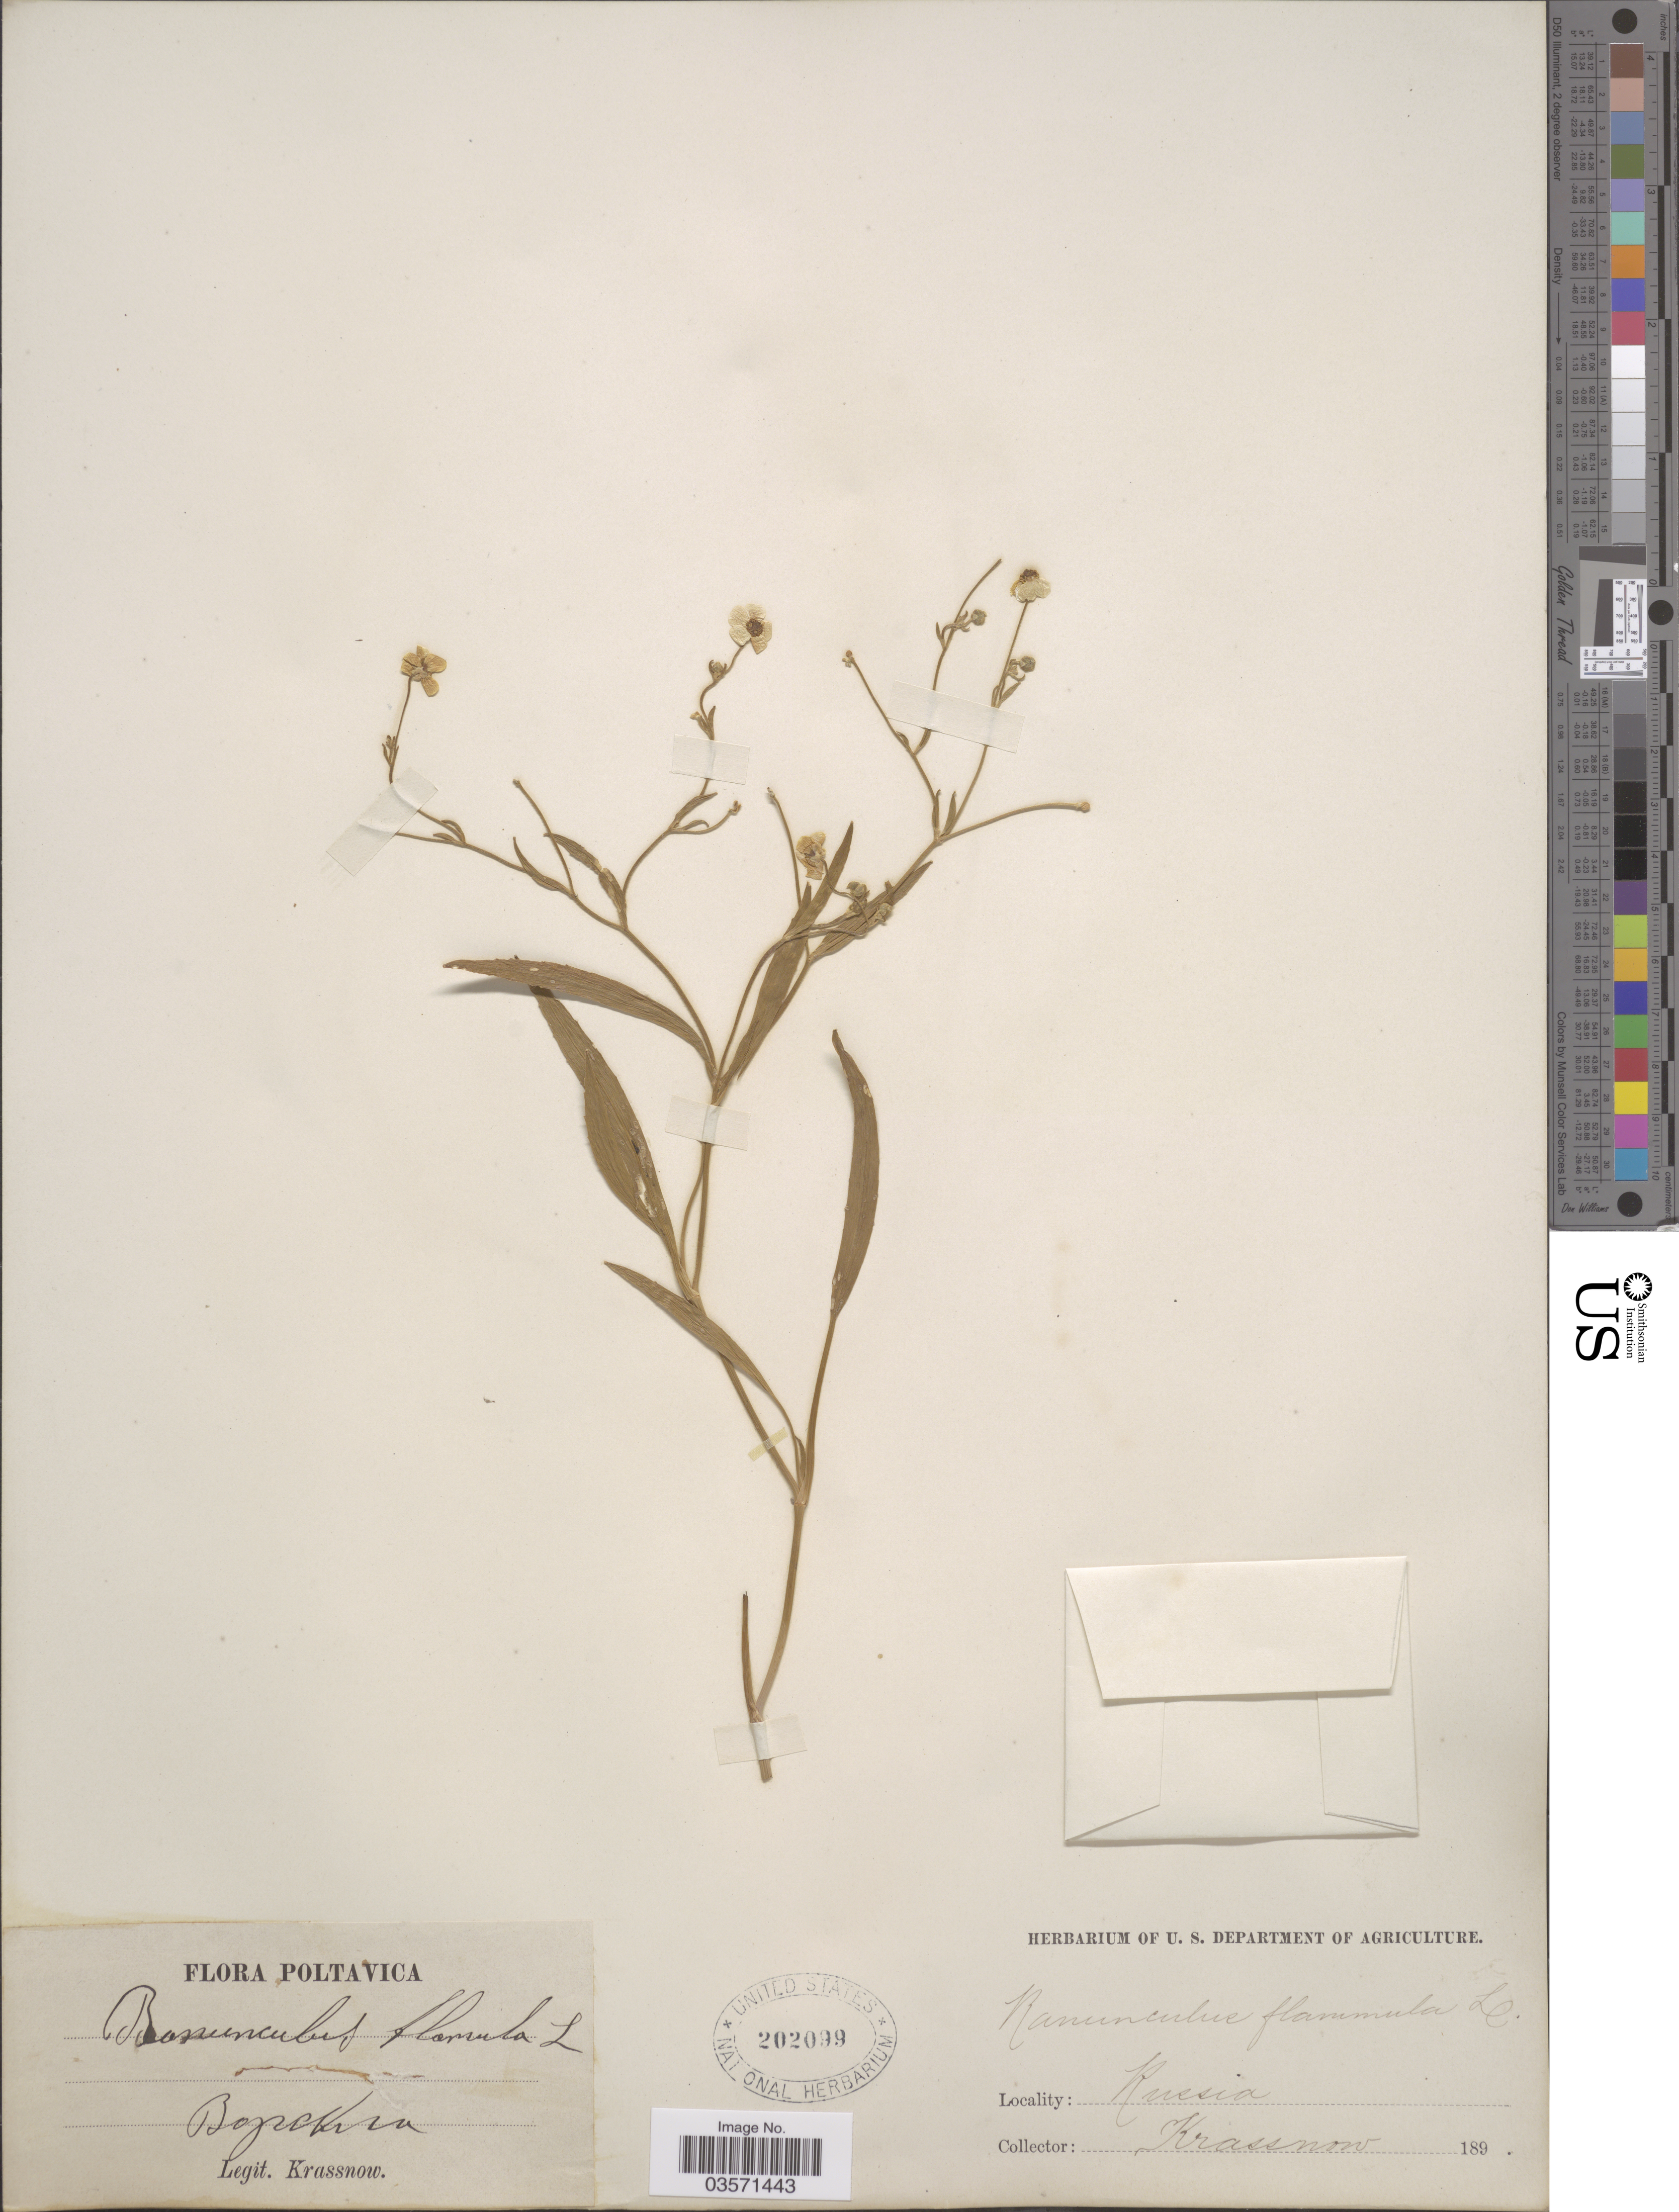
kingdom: Plantae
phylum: Tracheophyta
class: Magnoliopsida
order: Ranunculales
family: Ranunculaceae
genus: Ranunculus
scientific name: Ranunculus flammula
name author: L.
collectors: -. Krassnow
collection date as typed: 189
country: Ukraine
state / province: Poltava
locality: Vorskla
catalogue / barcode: US 202099